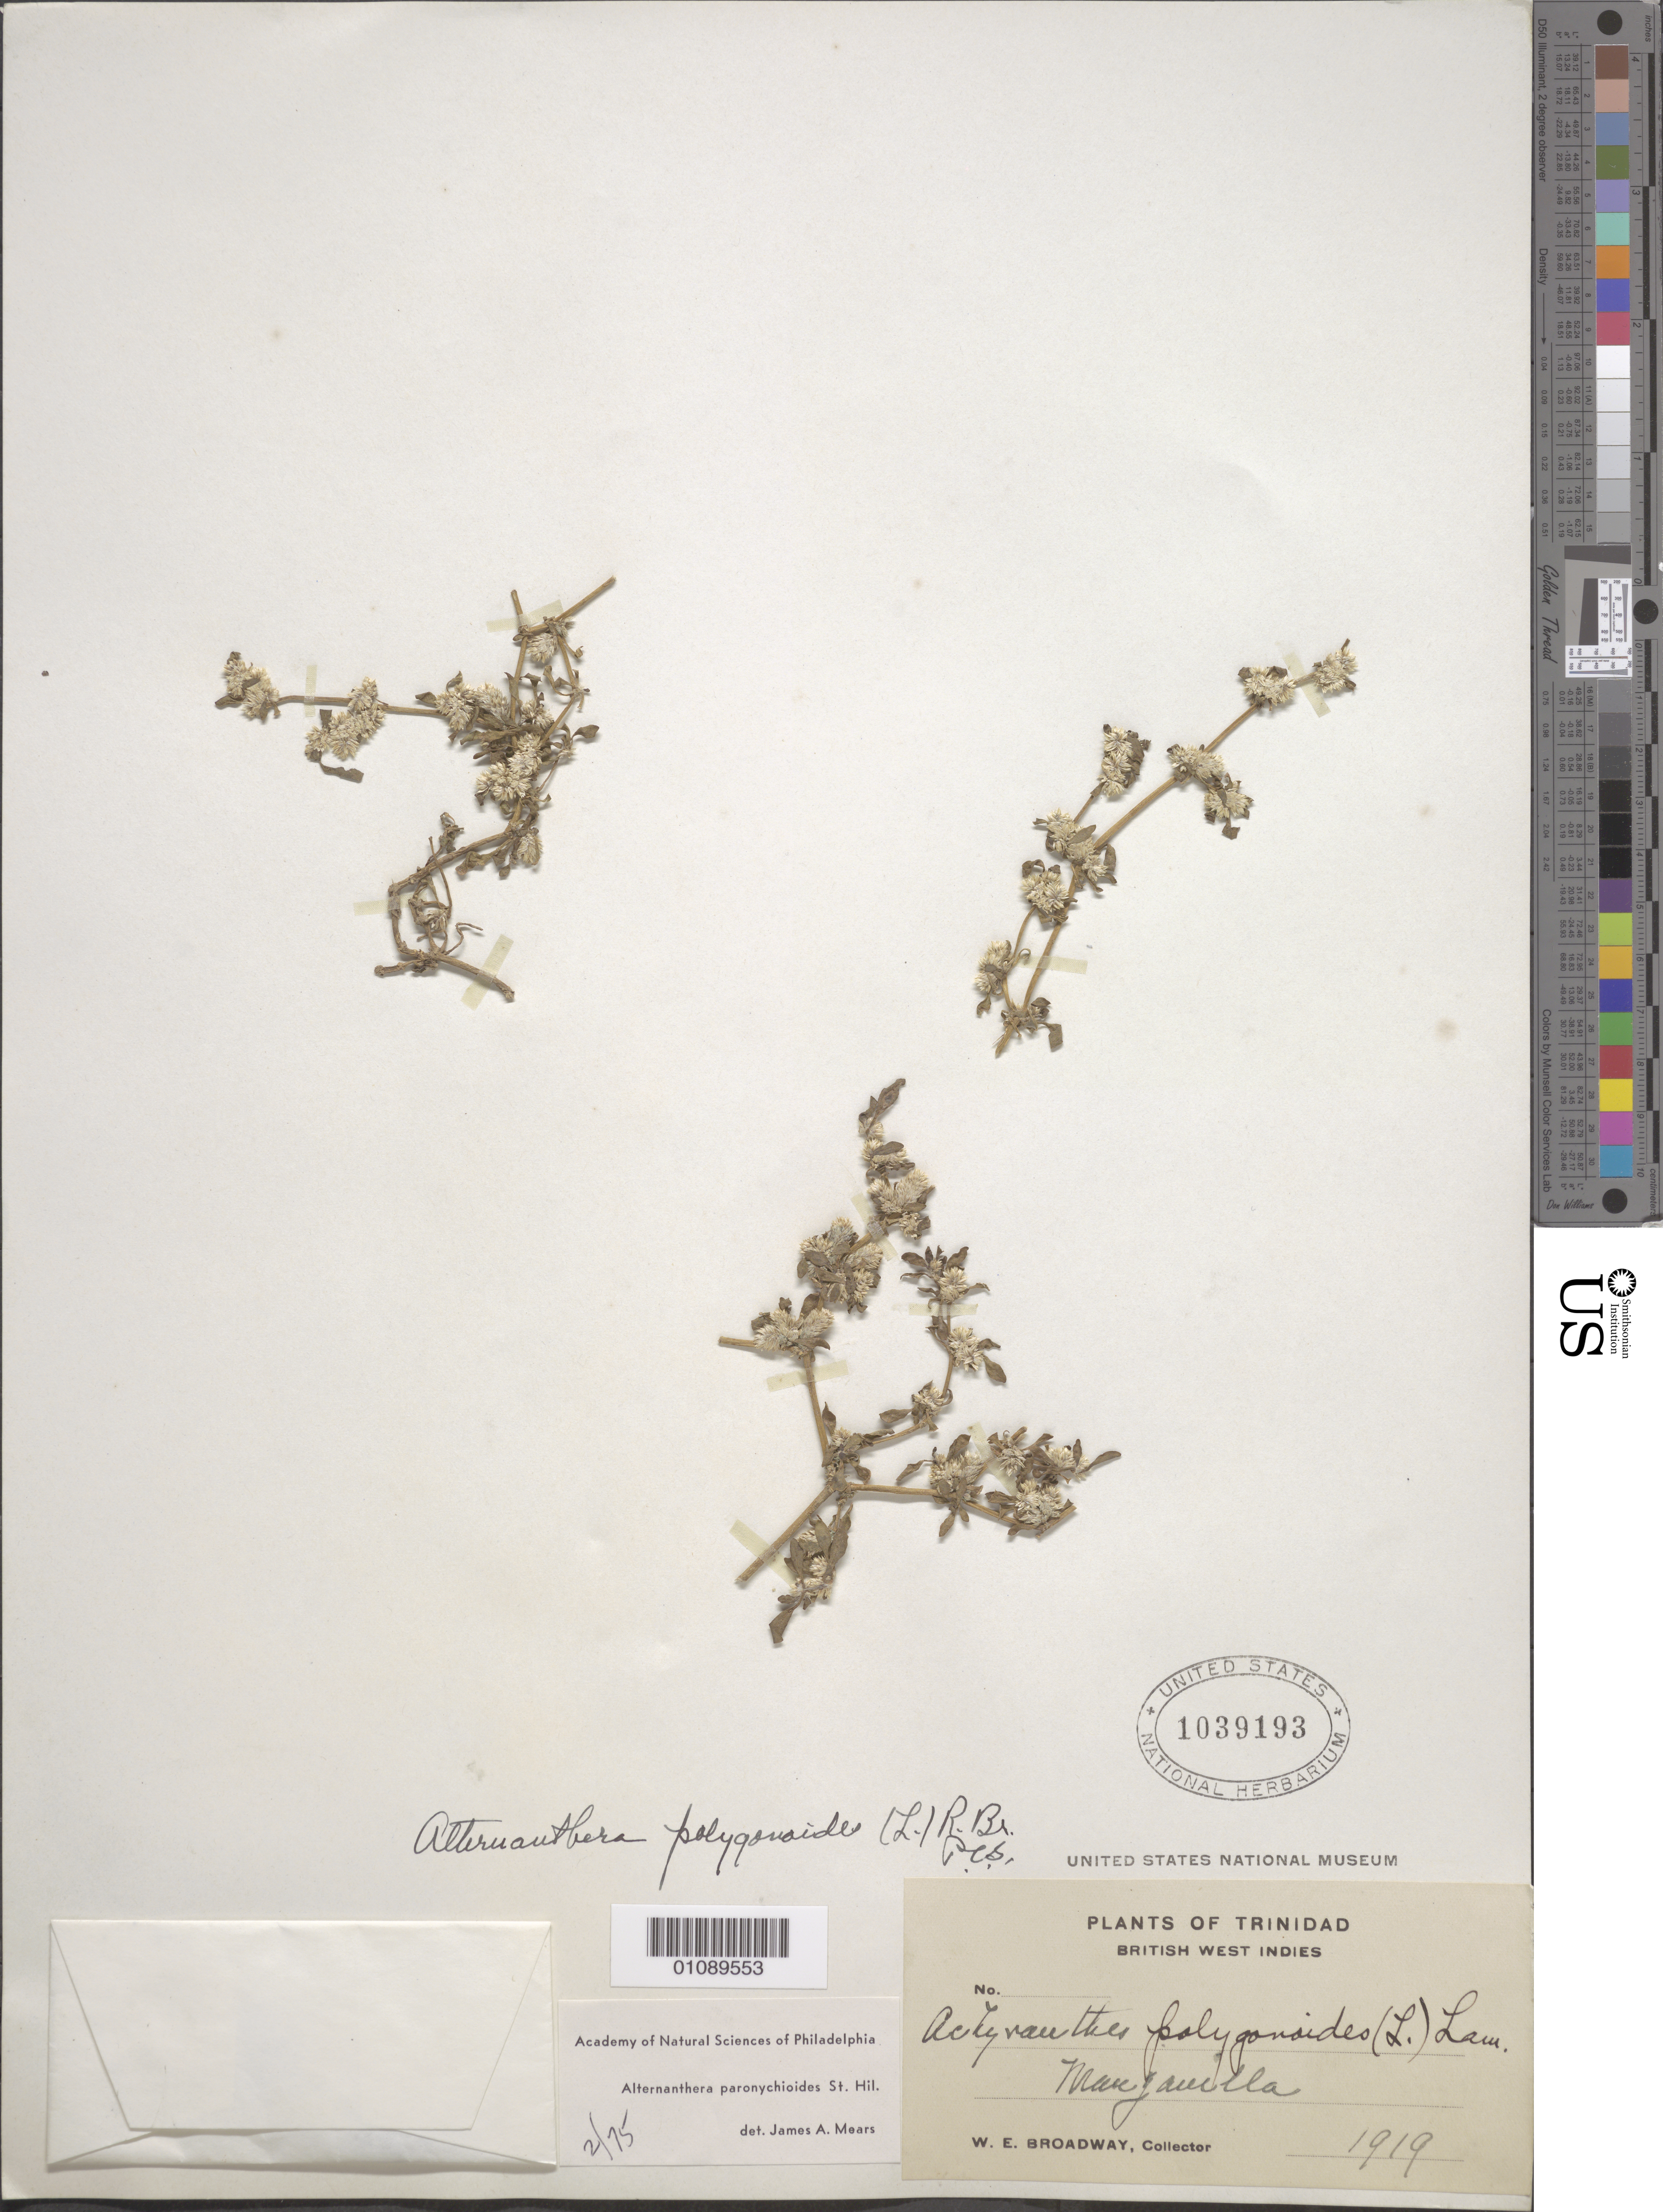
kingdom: Plantae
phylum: Tracheophyta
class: Magnoliopsida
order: Caryophyllales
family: Amaranthaceae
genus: Alternanthera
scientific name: Alternanthera paronychioides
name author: A. St.-Hil.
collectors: W. E. Broadway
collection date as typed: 1919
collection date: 1919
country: Trinidad and Tobago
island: Trinidad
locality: Mangavilla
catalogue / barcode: US 1039193